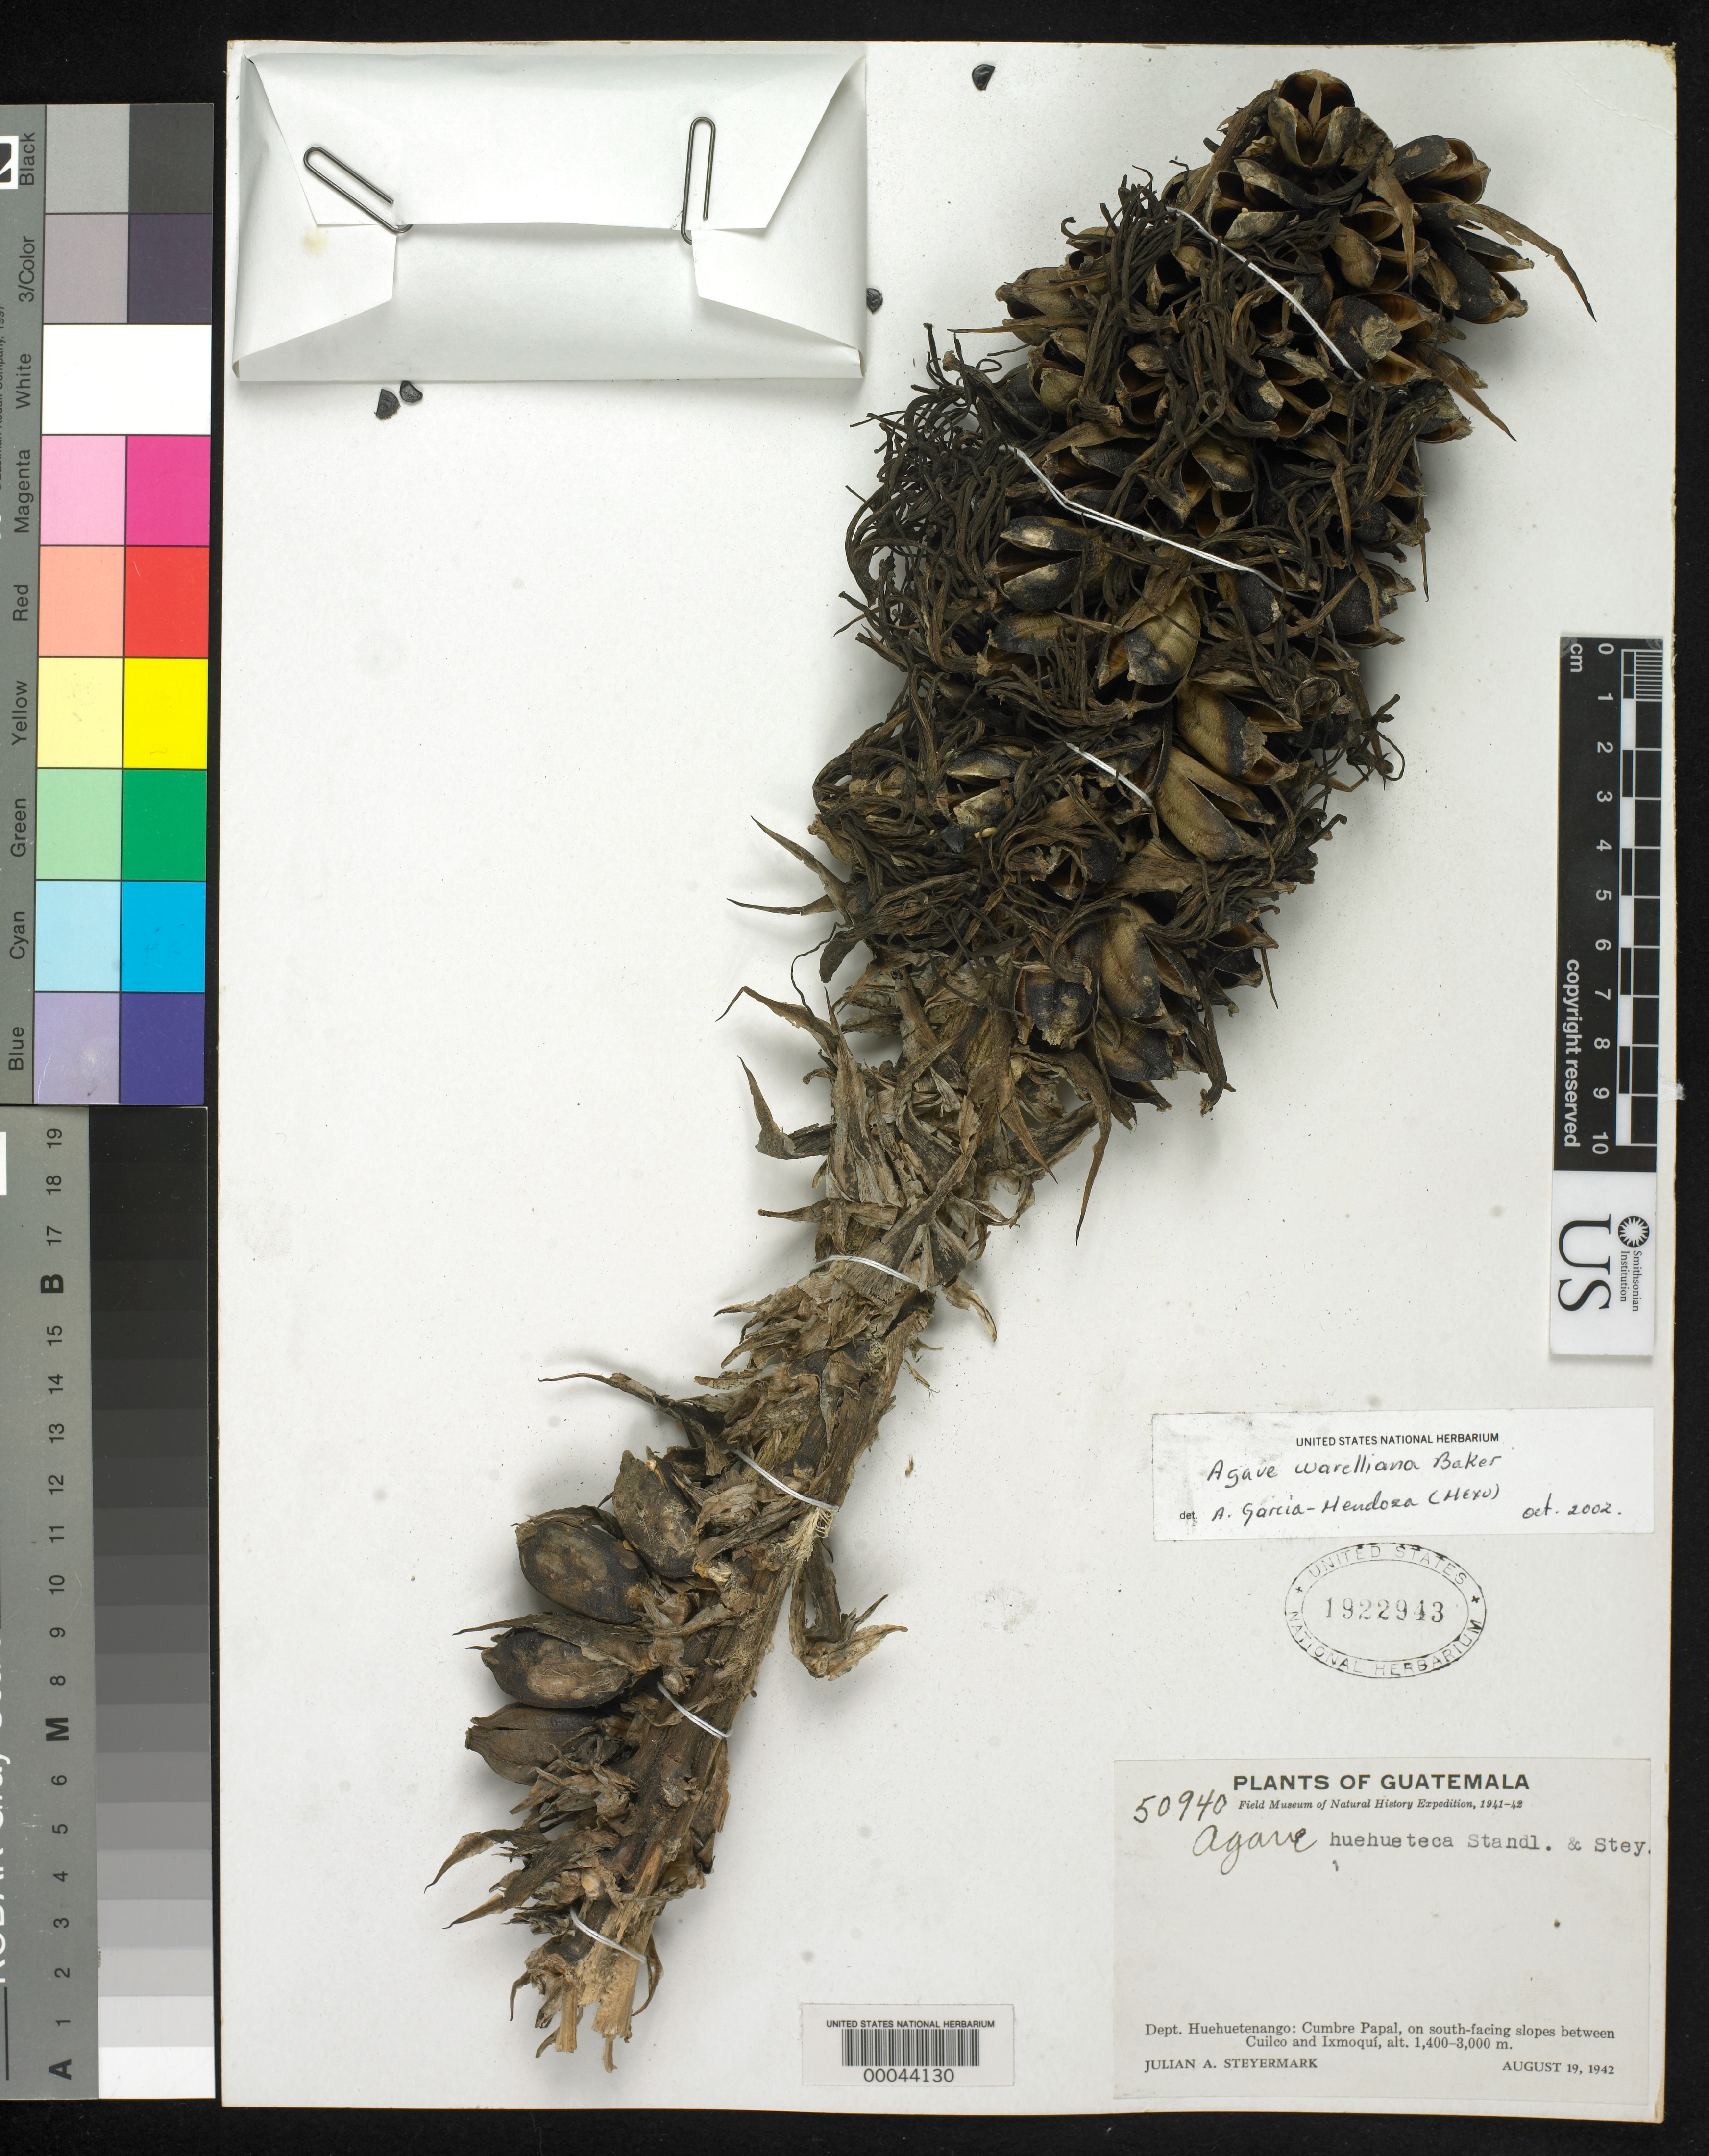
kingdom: Plantae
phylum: Tracheophyta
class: Liliopsida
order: Asparagales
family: Asparagaceae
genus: Agave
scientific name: Agave warelliana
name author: Baker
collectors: J. Steyermark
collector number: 50940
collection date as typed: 19 Aug 1942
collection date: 1942-08-19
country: Guatemala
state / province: Huehuetenango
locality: Cumbre Papal, on S between Cuilco and Ixmoqui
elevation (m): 1400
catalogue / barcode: US 1922943